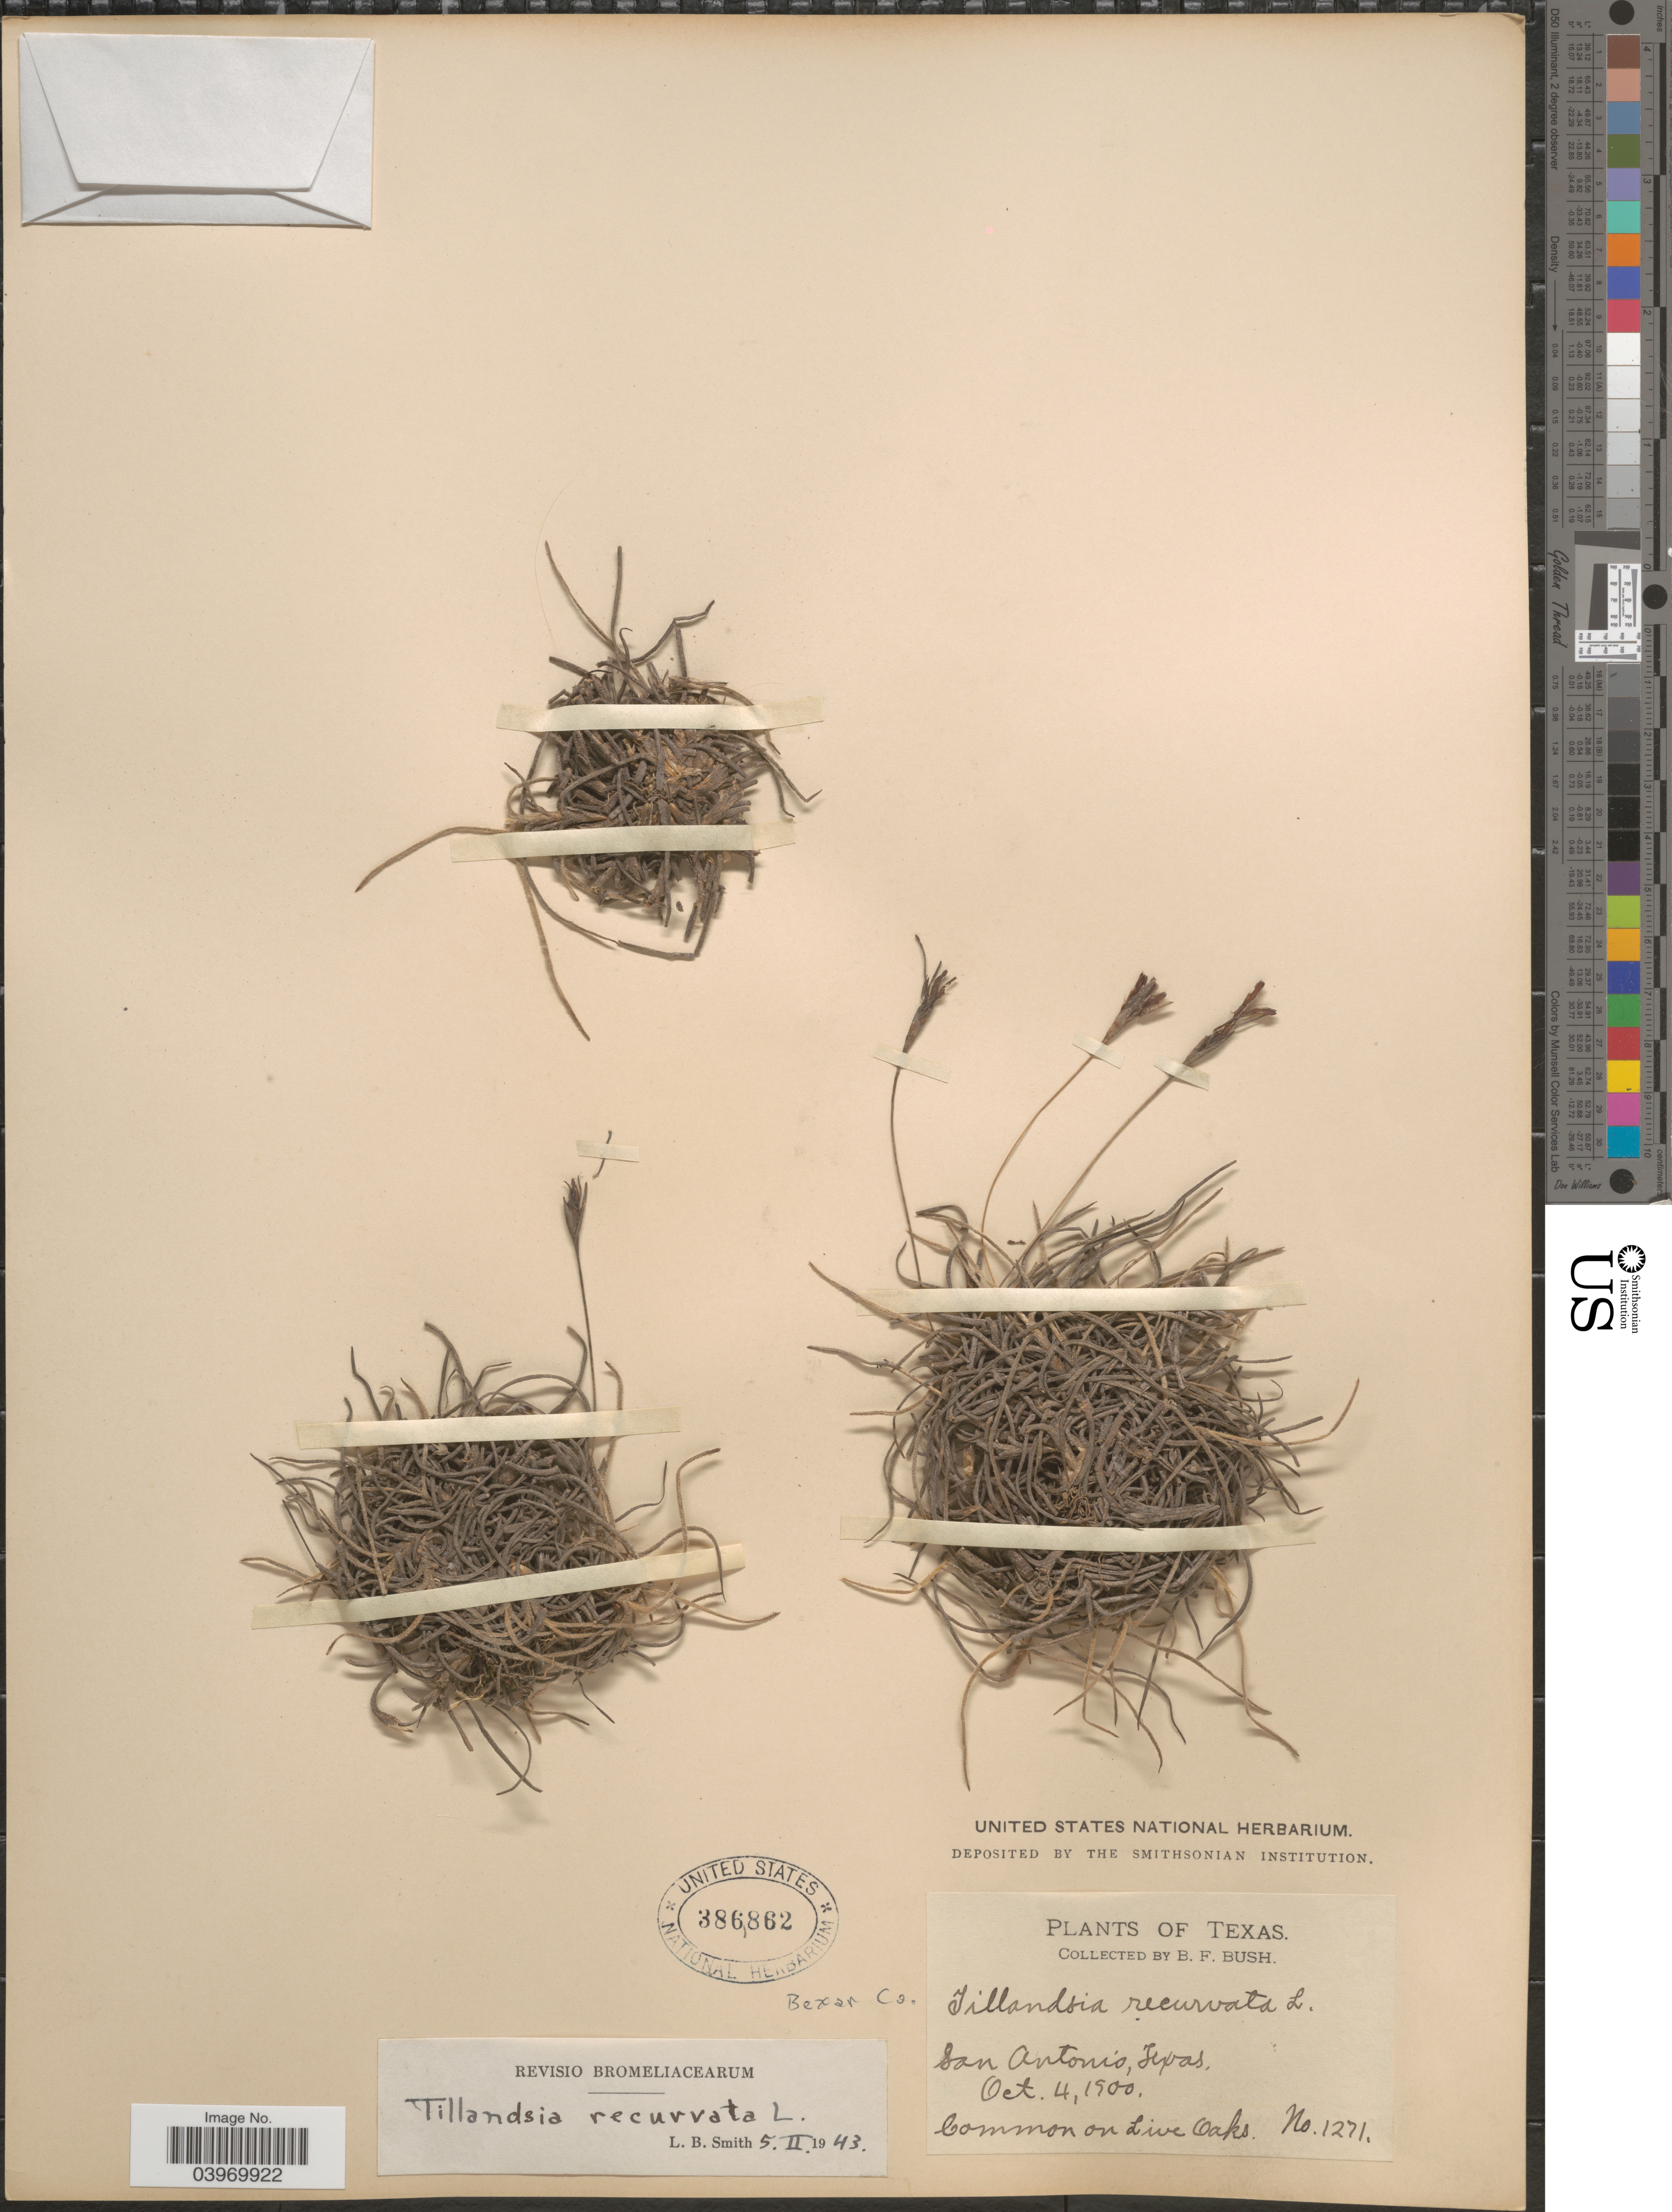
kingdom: Plantae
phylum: Tracheophyta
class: Liliopsida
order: Poales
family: Bromeliaceae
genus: Tillandsia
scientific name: Tillandsia recurvata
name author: L.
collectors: B. F. Bush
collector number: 1271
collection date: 1900-10-04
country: United States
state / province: Texas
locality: San Antonio. Bexar Co.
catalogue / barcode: US 386862